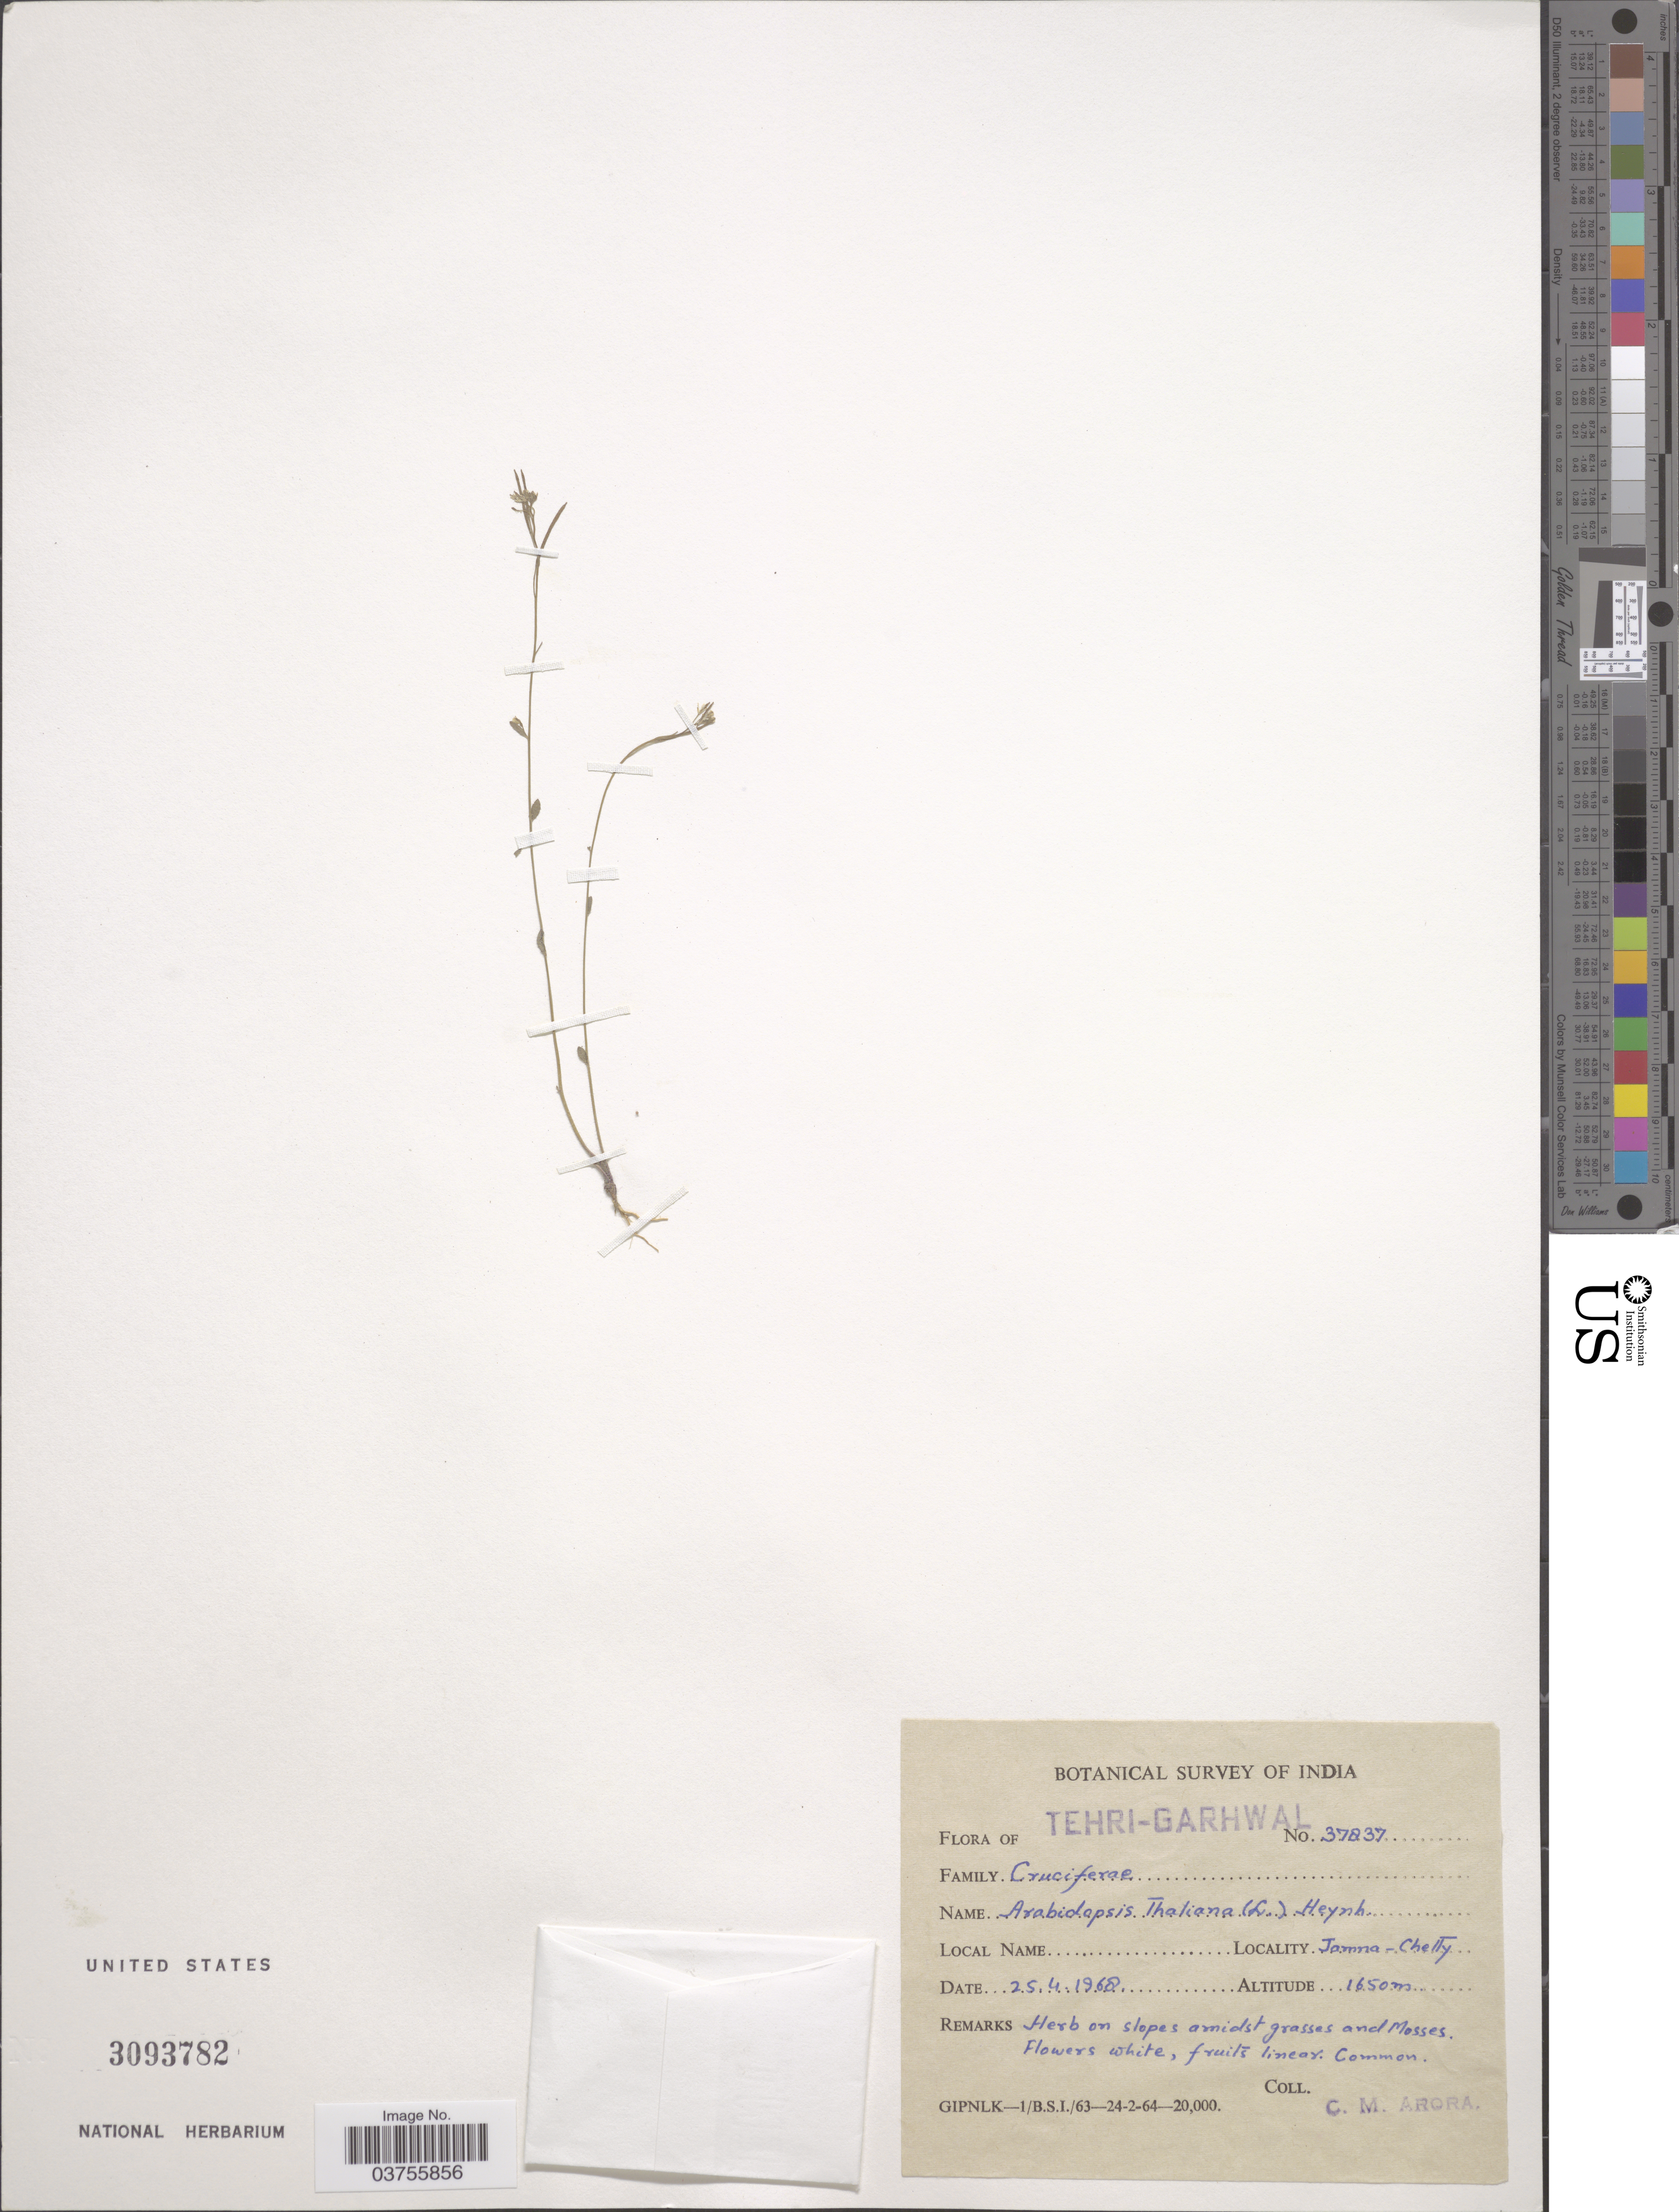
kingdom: Plantae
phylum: Tracheophyta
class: Magnoliopsida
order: Brassicales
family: Brassicaceae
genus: Arabidopsis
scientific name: Arabidopsis thaliana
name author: (L.) Heynh.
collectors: C. Arora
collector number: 37837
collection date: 1968-04-25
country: India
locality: Tehri-Garhwal. Jamna-Chelty.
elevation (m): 1650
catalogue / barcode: US 3093782